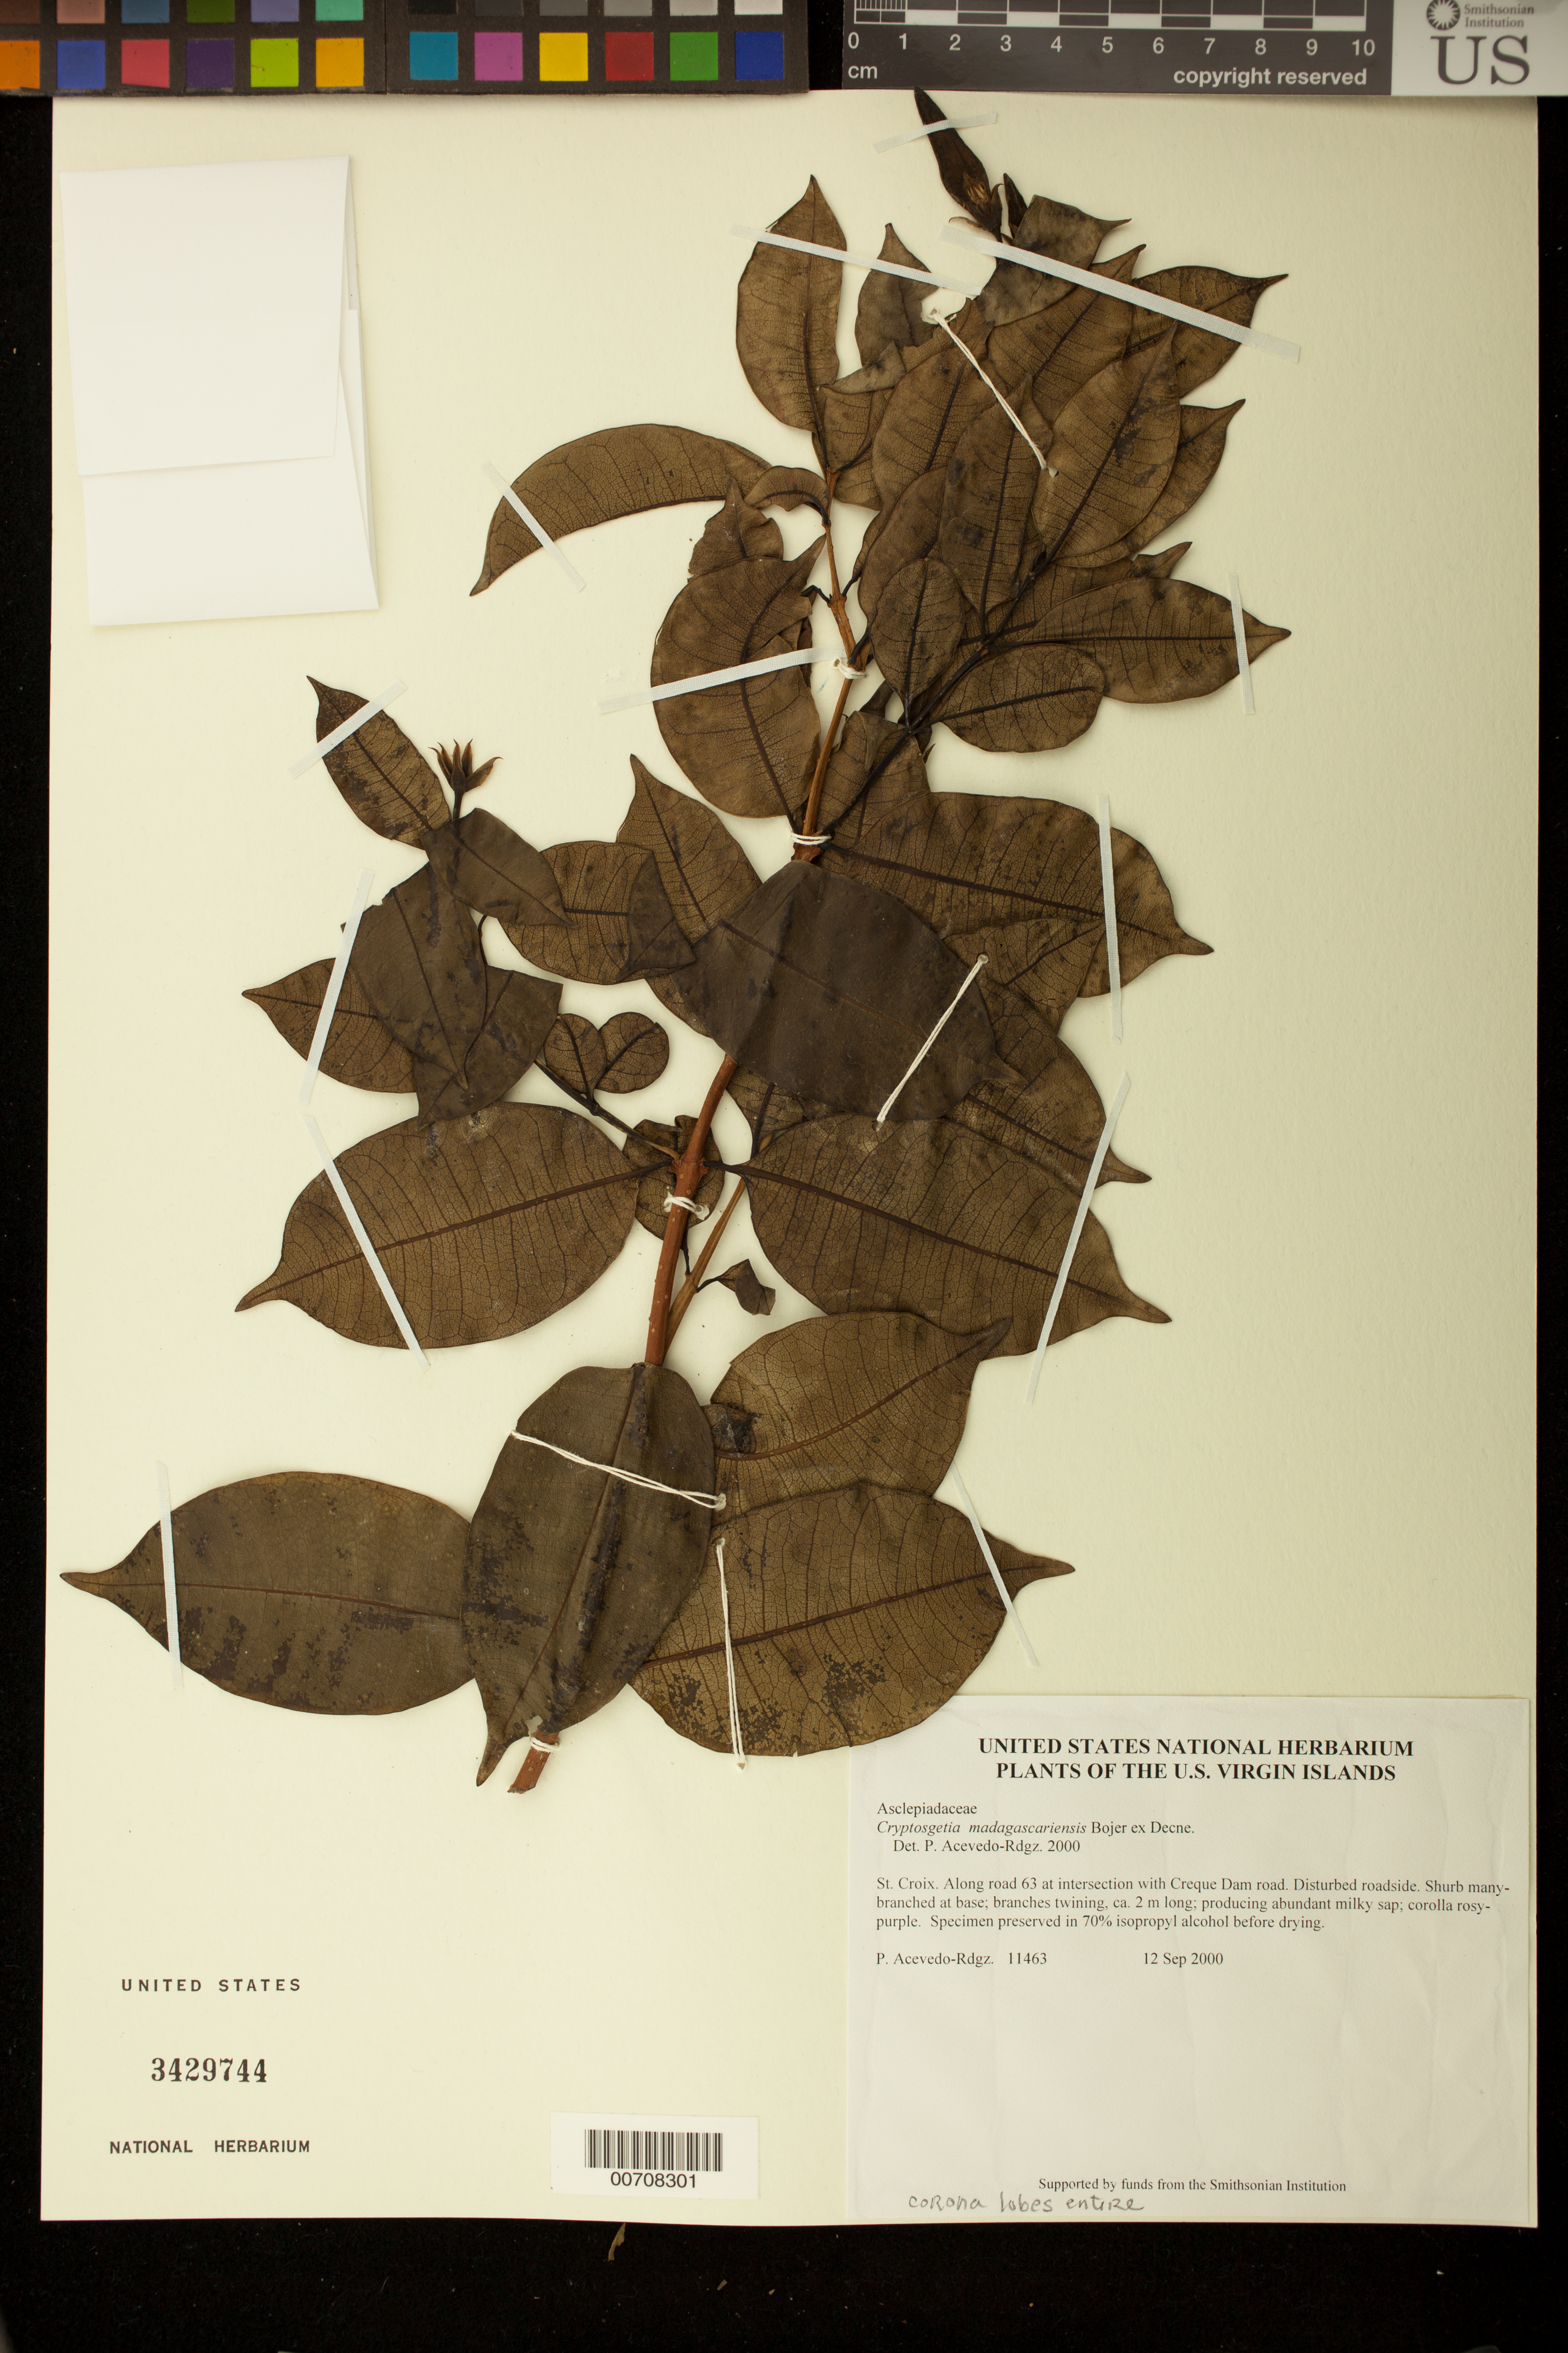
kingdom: Plantae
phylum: Tracheophyta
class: Magnoliopsida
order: Gentianales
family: Apocynaceae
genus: Cryptostegia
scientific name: Cryptostegia madagascariensis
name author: Bojer ex Decne.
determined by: Acevedo-Rodríguez, P., (BOT), Smithsonian Institution - National Museum of Natural History (UNITED STATES)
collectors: P. Acevedo-Rodr.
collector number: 11463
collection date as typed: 12 Sep 2000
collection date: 2000-09-12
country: U.S. Virgin Islands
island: St. Croix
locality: Along road 63 at intersection with Creque Dam road.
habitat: Disturbed roadside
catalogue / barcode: US 3429744